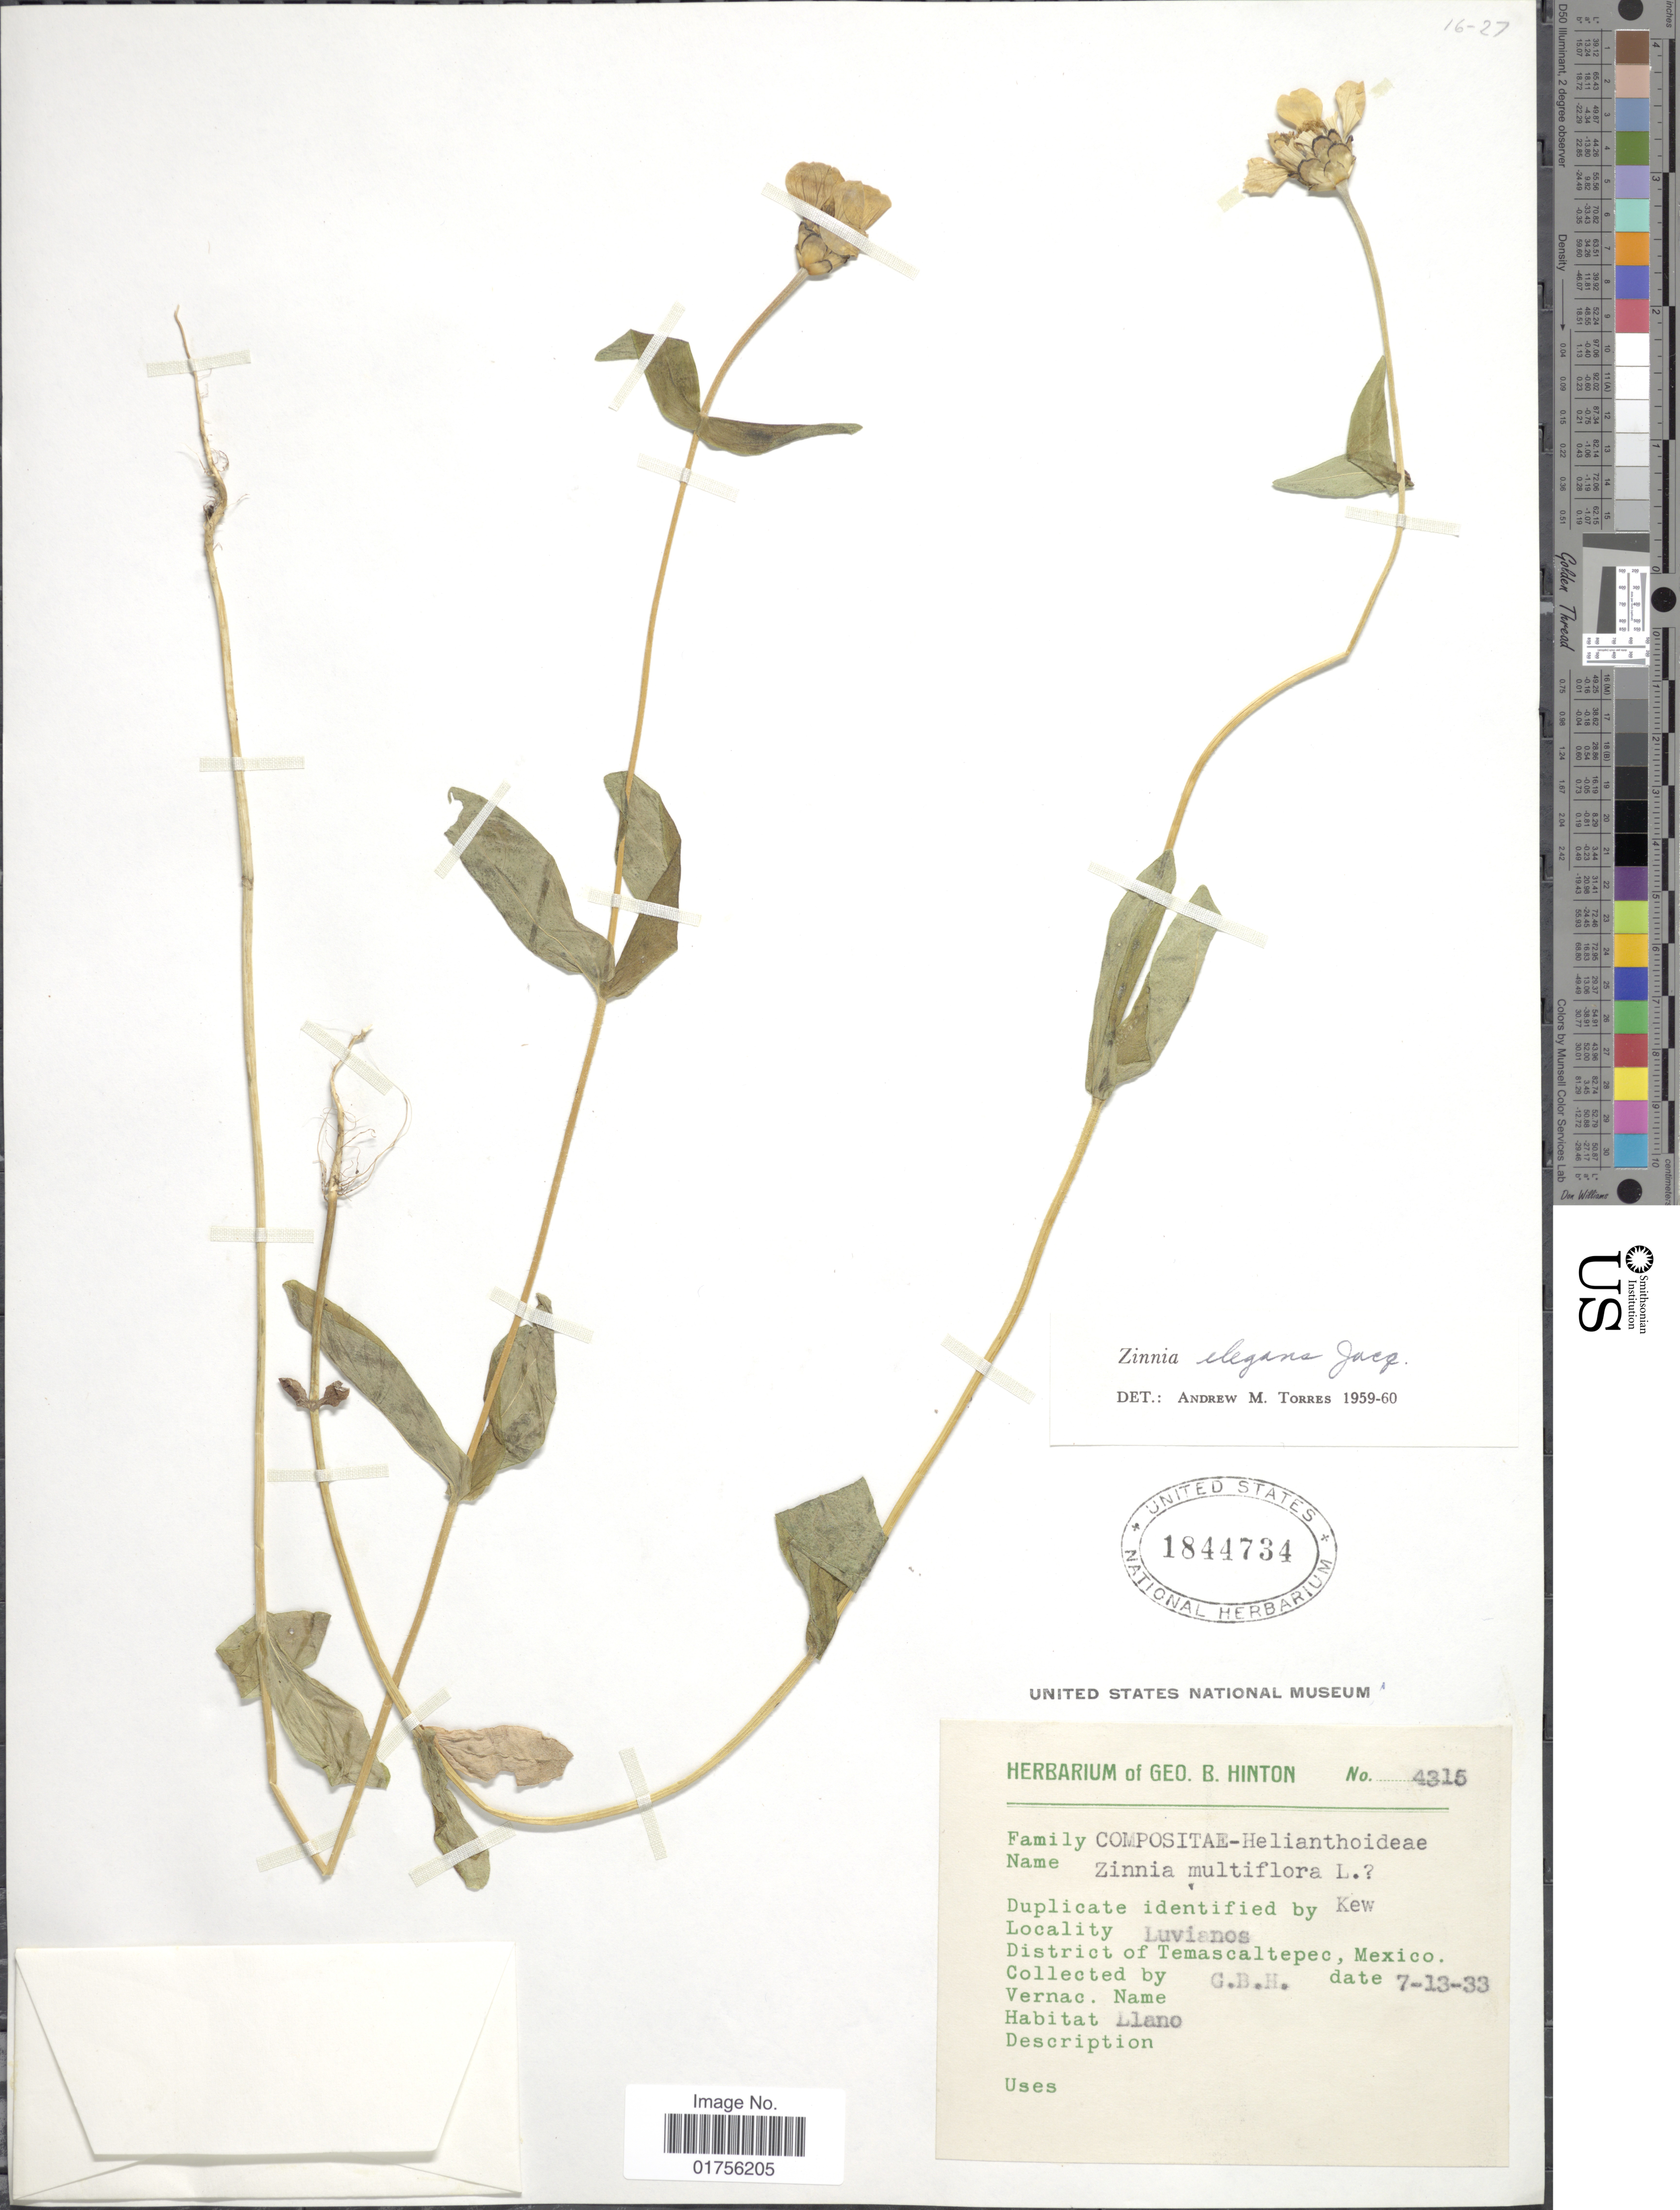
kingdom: Plantae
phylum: Tracheophyta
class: Magnoliopsida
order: Asterales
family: Asteraceae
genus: Zinnia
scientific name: Zinnia elegans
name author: Jacq.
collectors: G. B. Hinton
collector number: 4315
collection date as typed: Transcribed d/m/y: 13/7/33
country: Mexico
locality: Luvianos, District of Temascaltepec, Mexico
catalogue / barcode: US 1844734